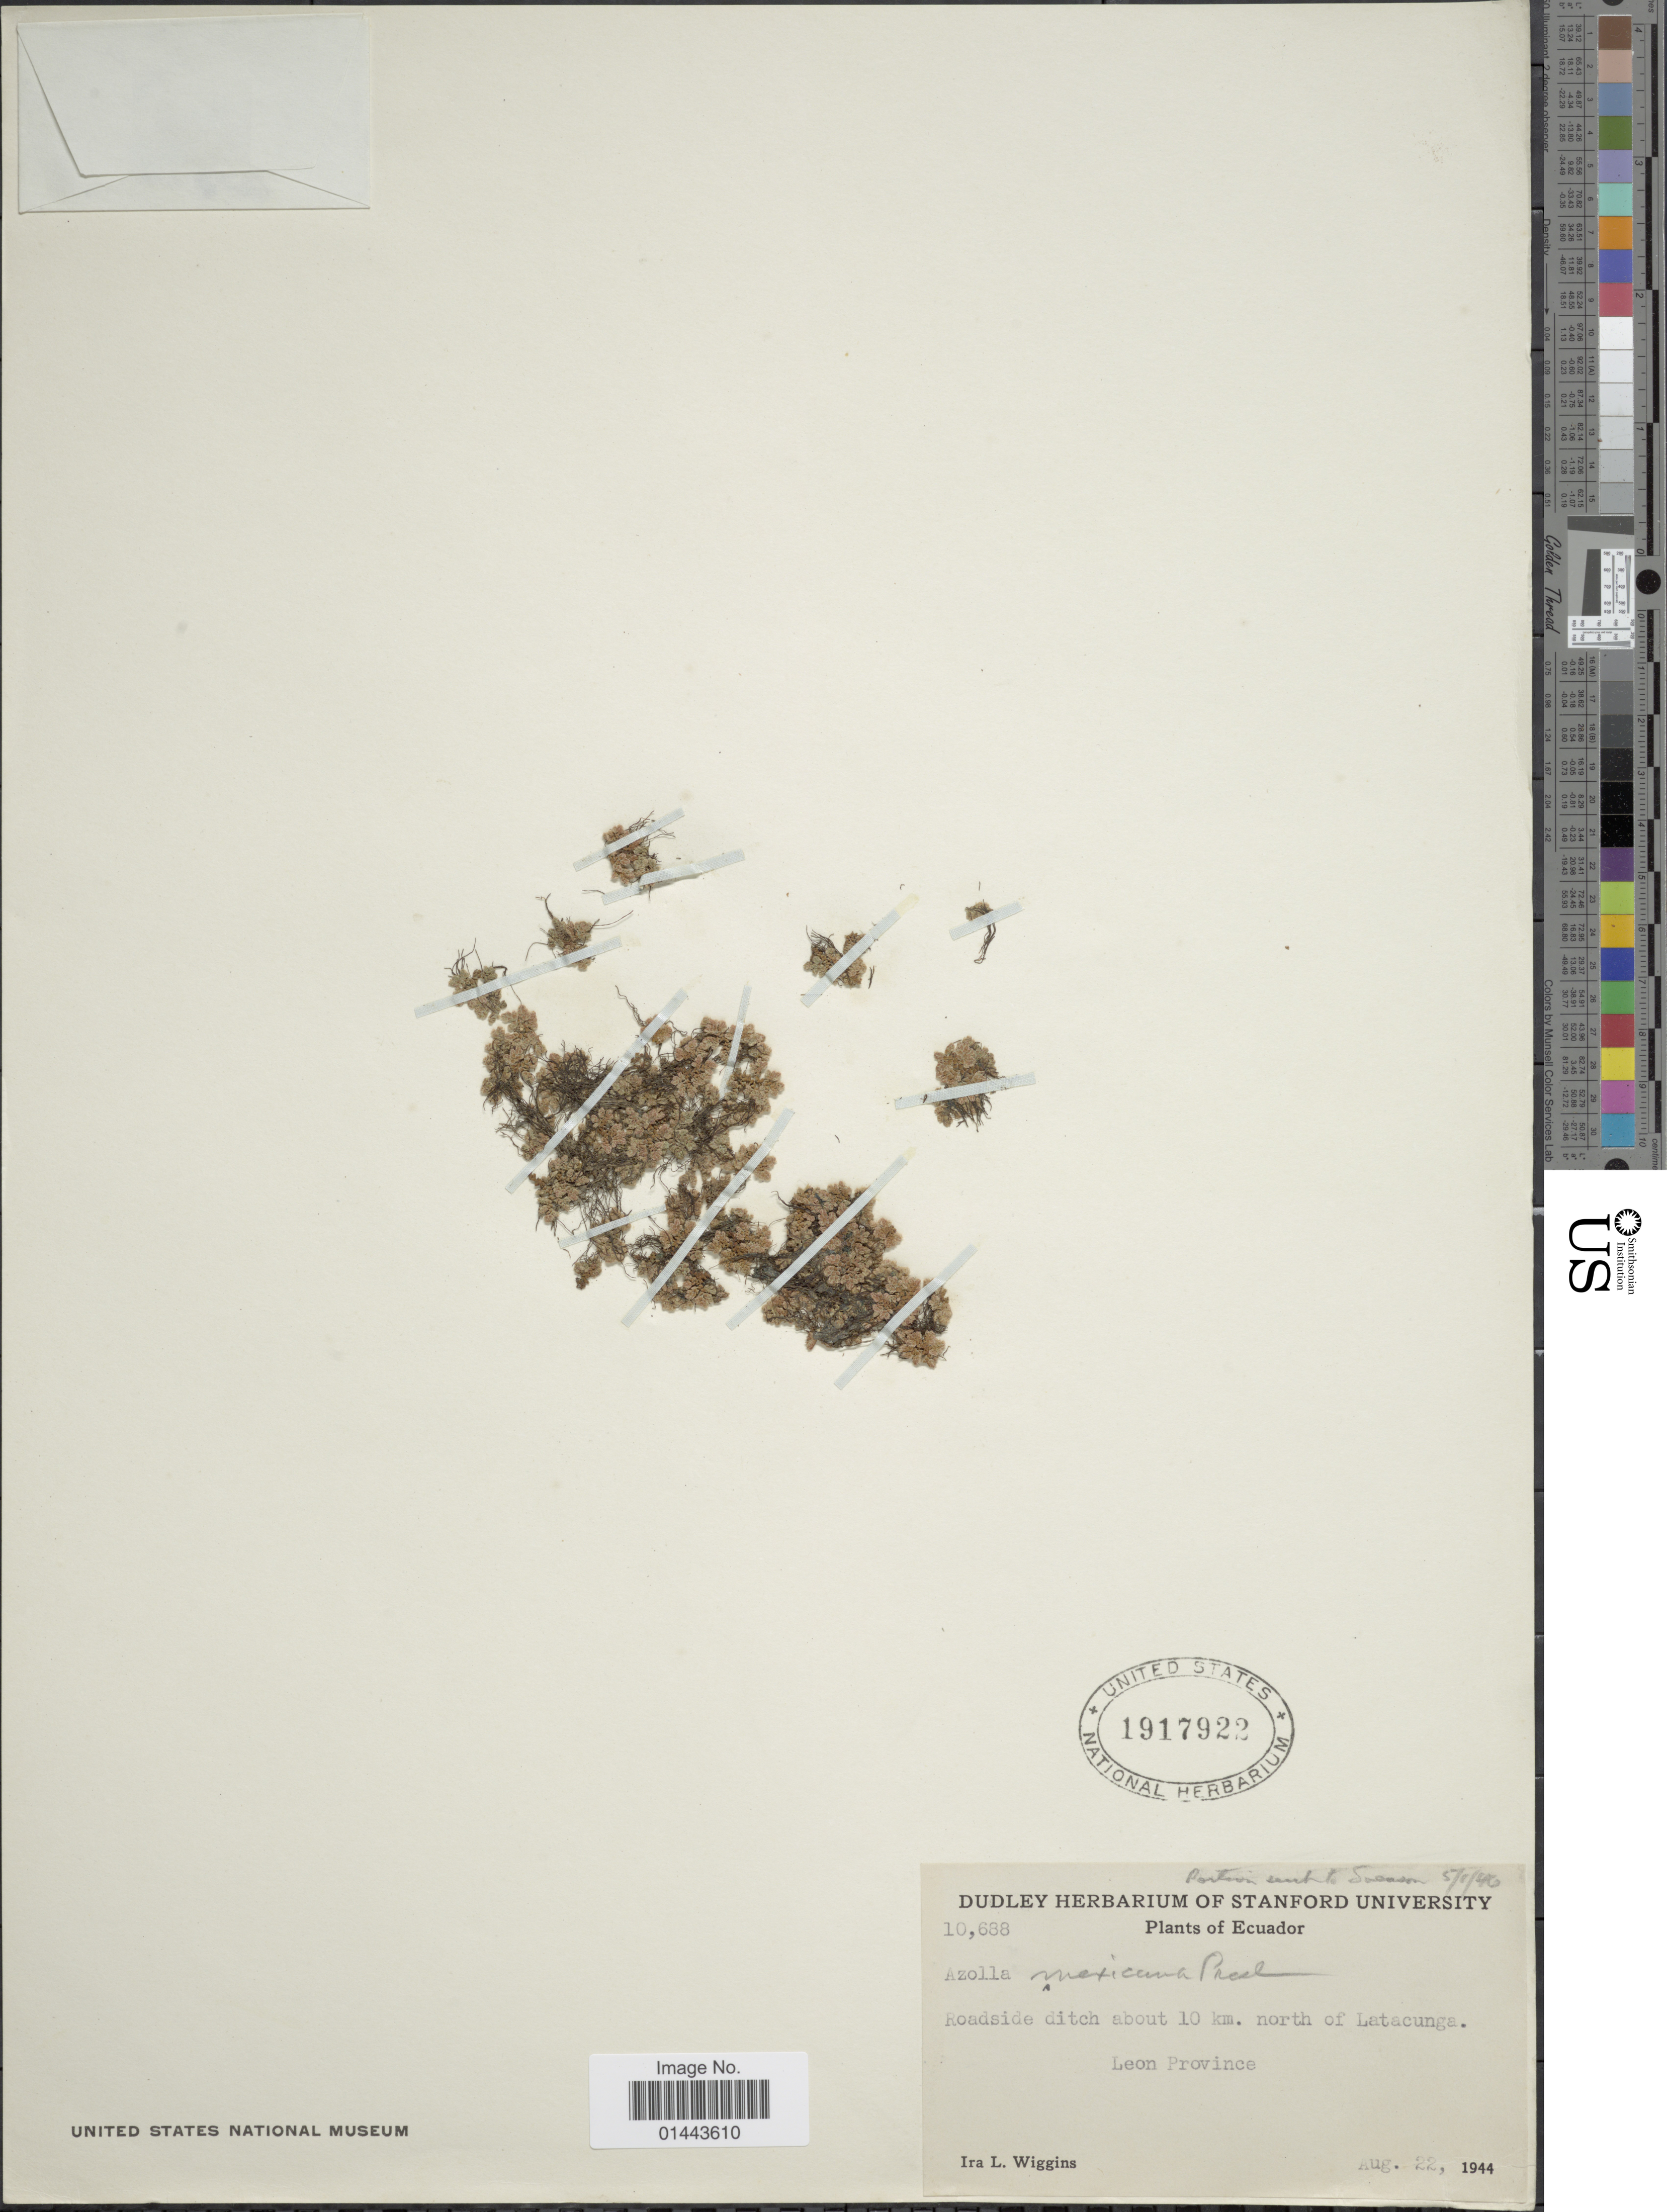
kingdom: Plantae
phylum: Tracheophyta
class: Polypodiopsida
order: Salviniales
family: Salviniaceae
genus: Azolla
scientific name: Azolla mexicana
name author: C. Presl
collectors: I. L. Wiggins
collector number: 10,688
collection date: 1944-08-22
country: Ecuador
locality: Roadside ditch about 10 km. north of Latacunga. Leon Province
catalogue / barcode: US 1917922